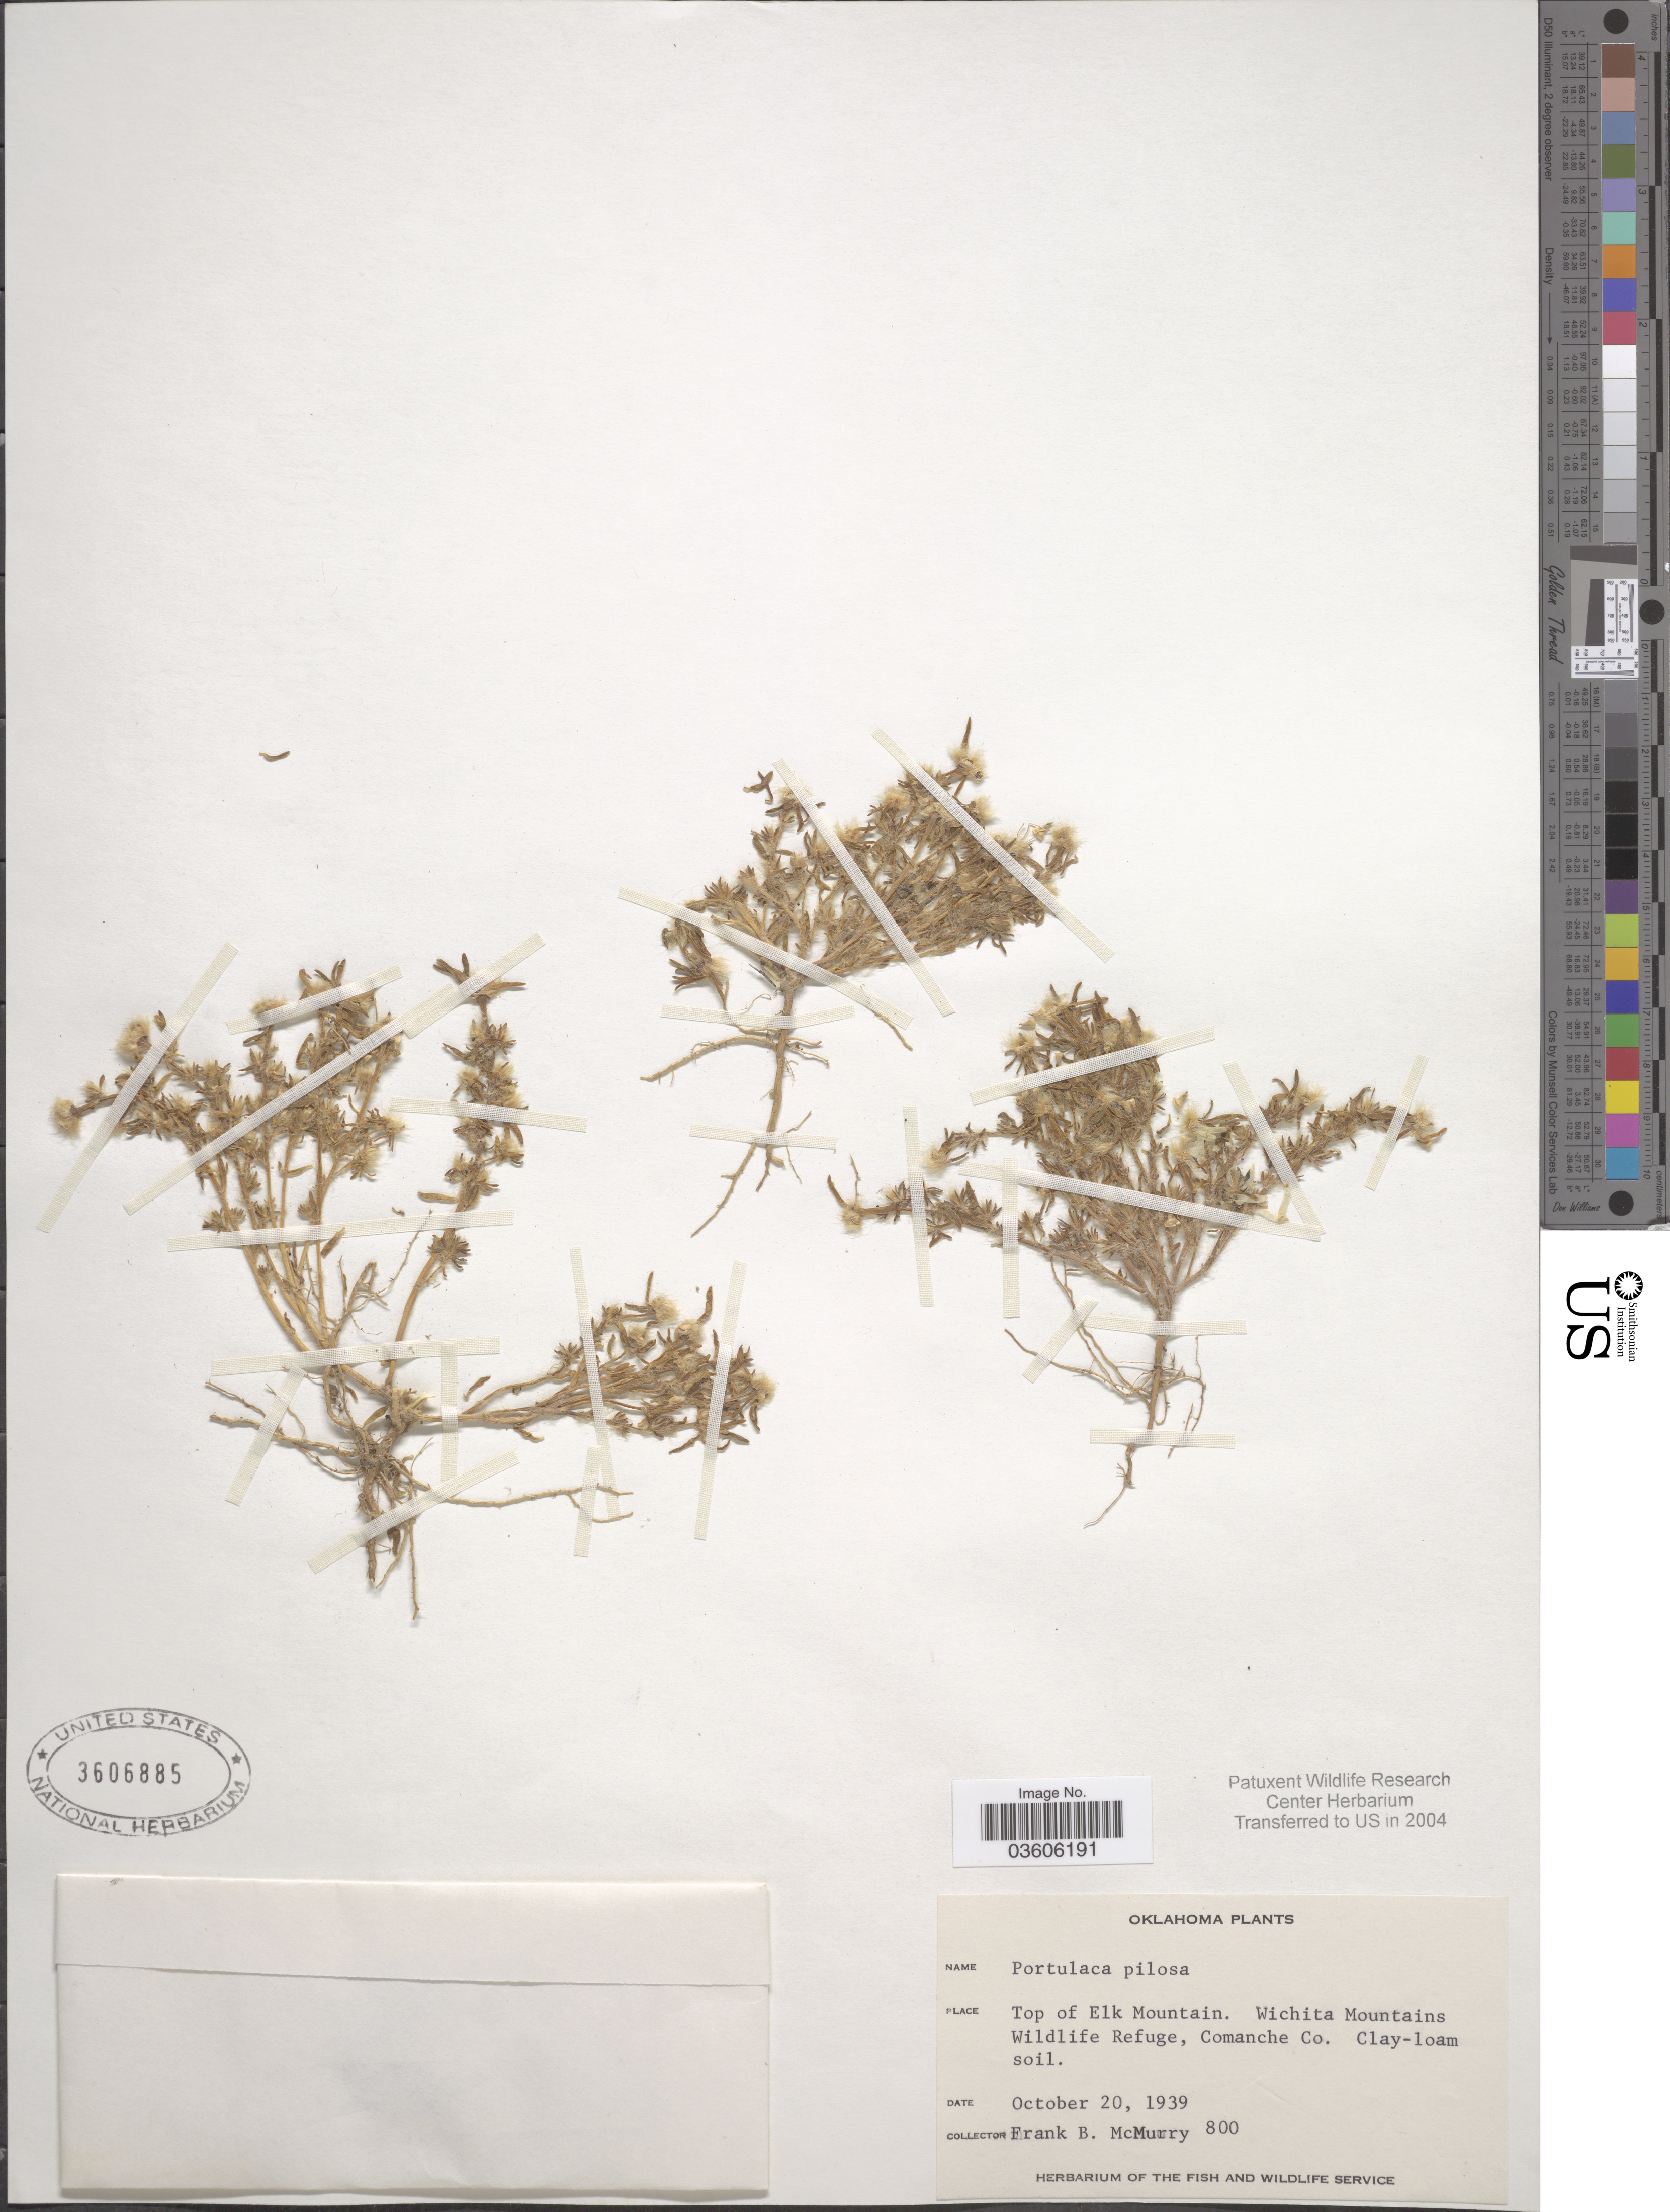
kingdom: Plantae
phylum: Tracheophyta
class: Magnoliopsida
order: Caryophyllales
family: Portulacaceae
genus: Portulaca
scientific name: Portulaca pilosa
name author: L.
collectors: F. B. McMurry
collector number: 800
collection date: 1939-10-20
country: United States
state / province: Oklahoma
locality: Top of Elk Mountain. Wichita Mountains Wildlife Refuge, Comanche Co.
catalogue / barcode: US 3606885